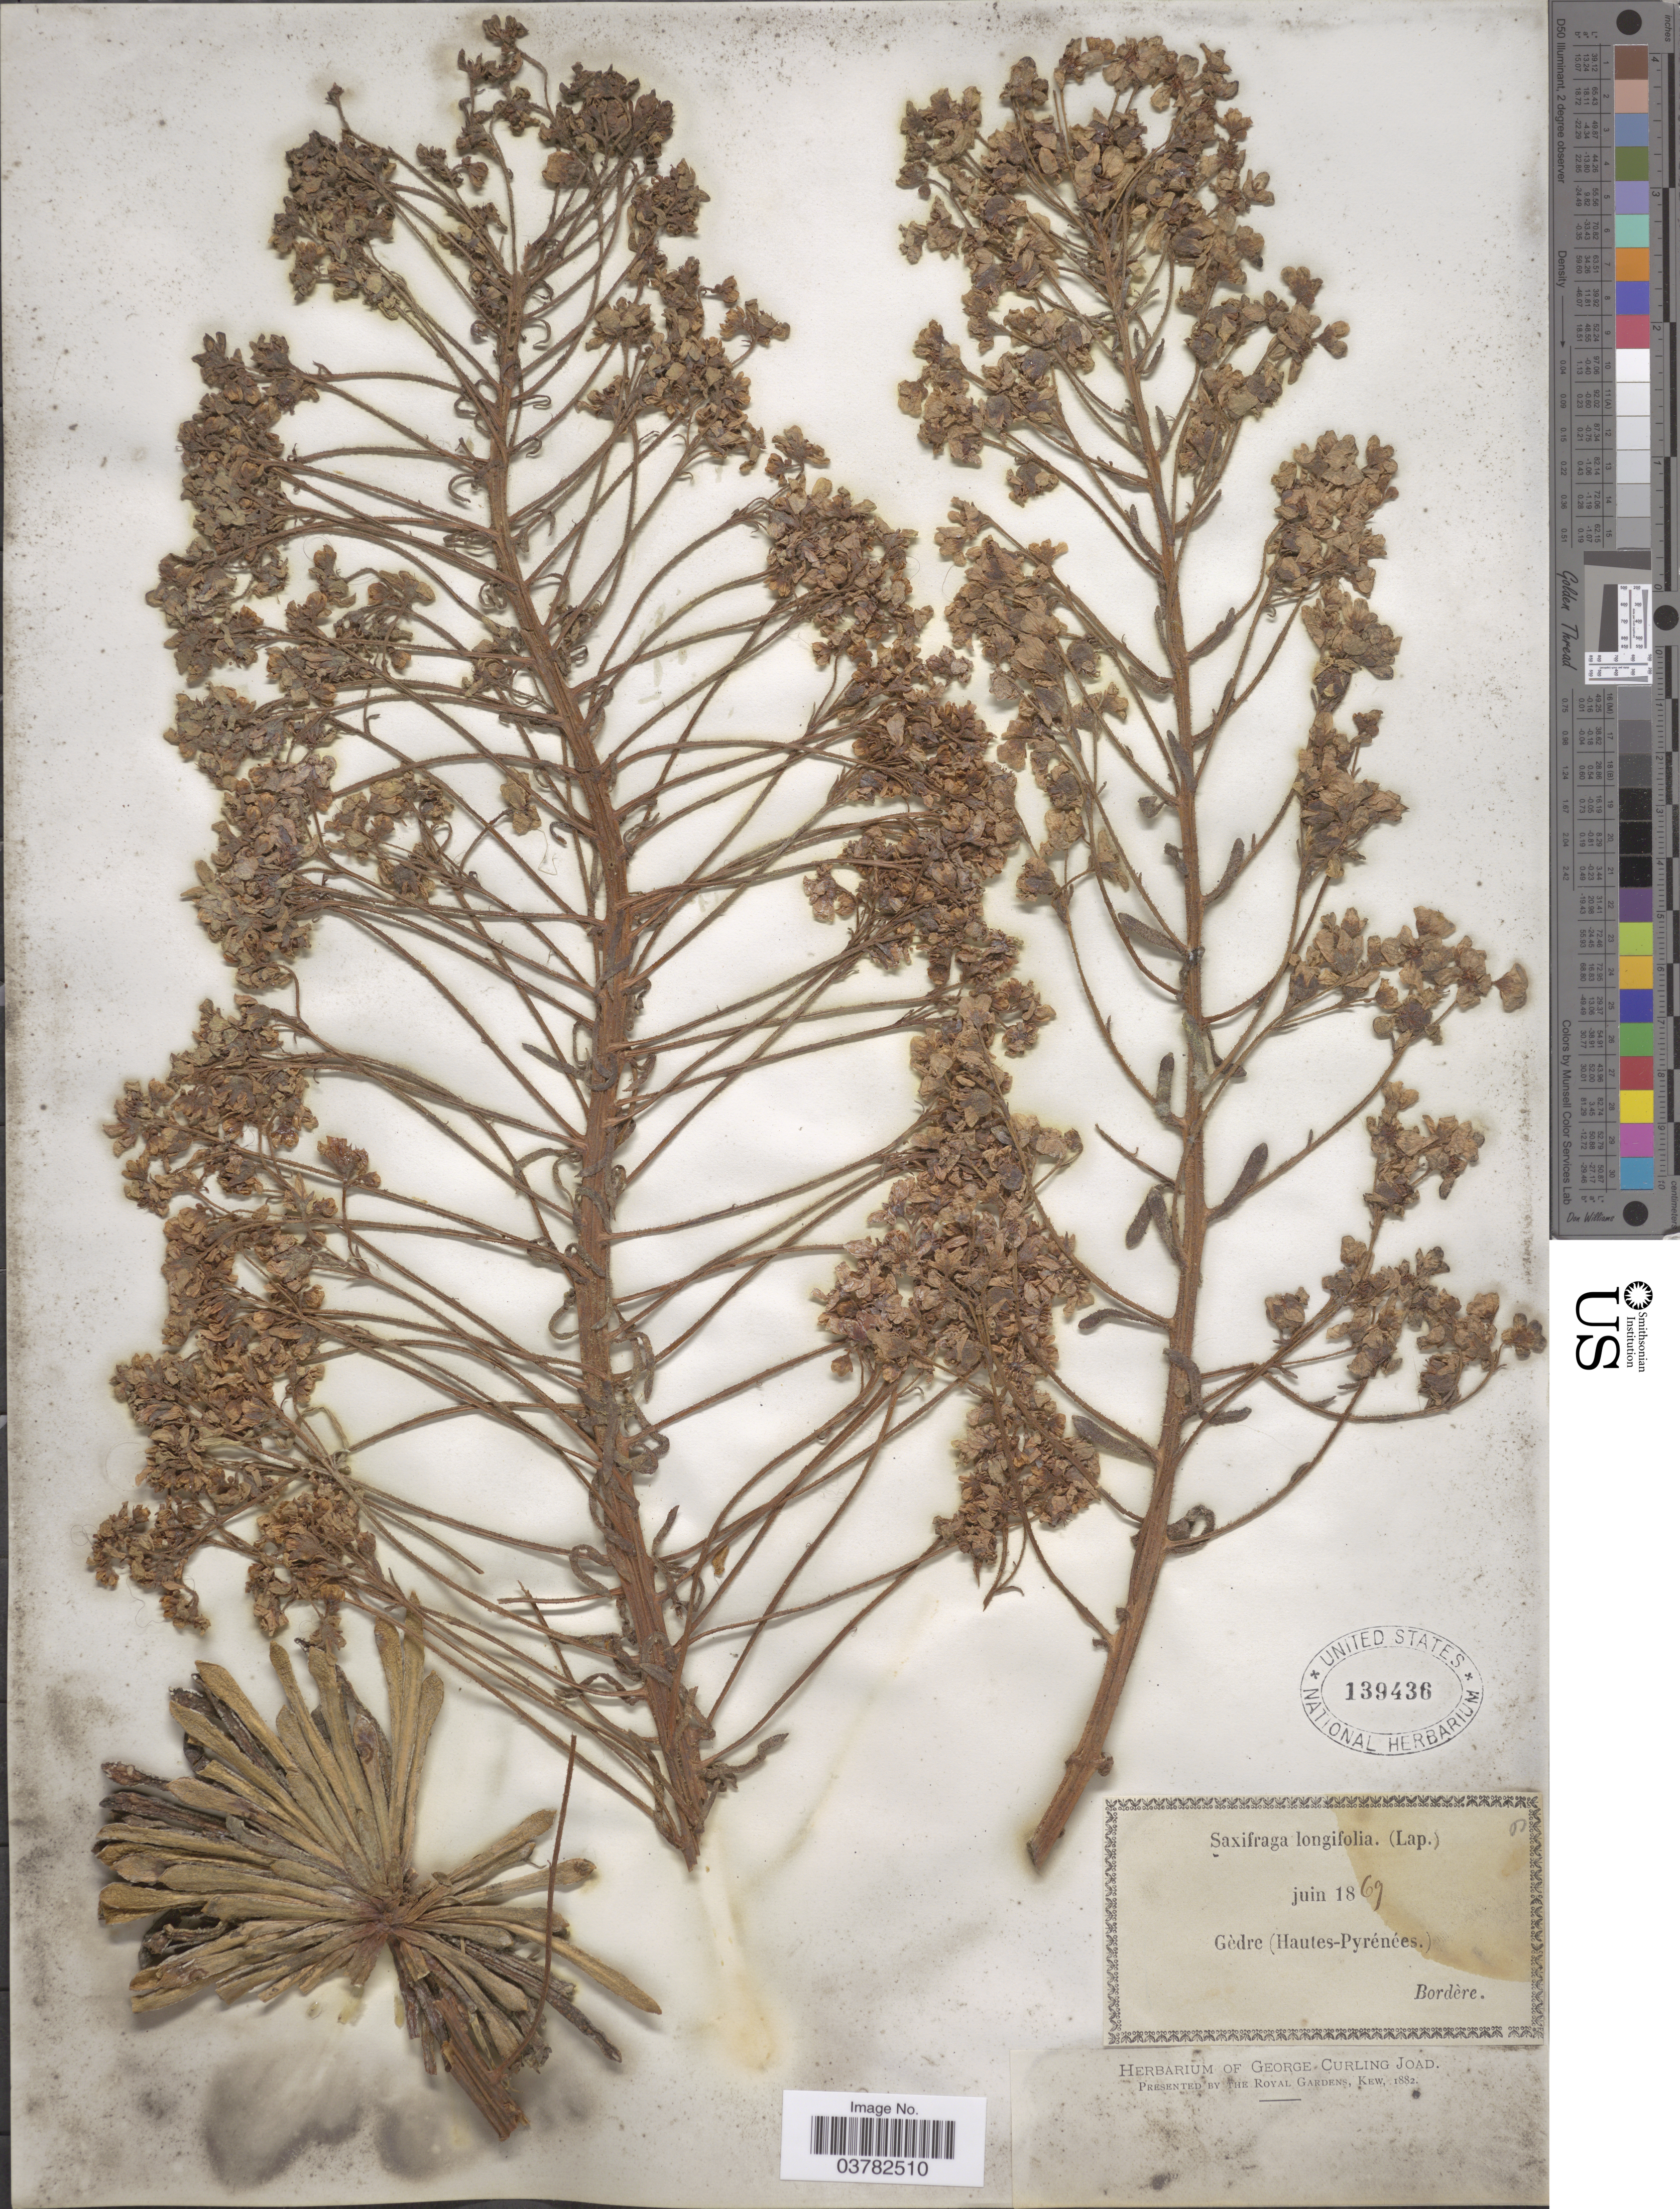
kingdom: Plantae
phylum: Tracheophyta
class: Magnoliopsida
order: Saxifragales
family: Saxifragaceae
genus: Saxifraga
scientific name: Saxifraga longifolia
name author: Lapeyr.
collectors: -. Bordère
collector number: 8*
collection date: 1869-06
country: France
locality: Gèdre (Hautes-Pyrénées).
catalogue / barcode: US 139436